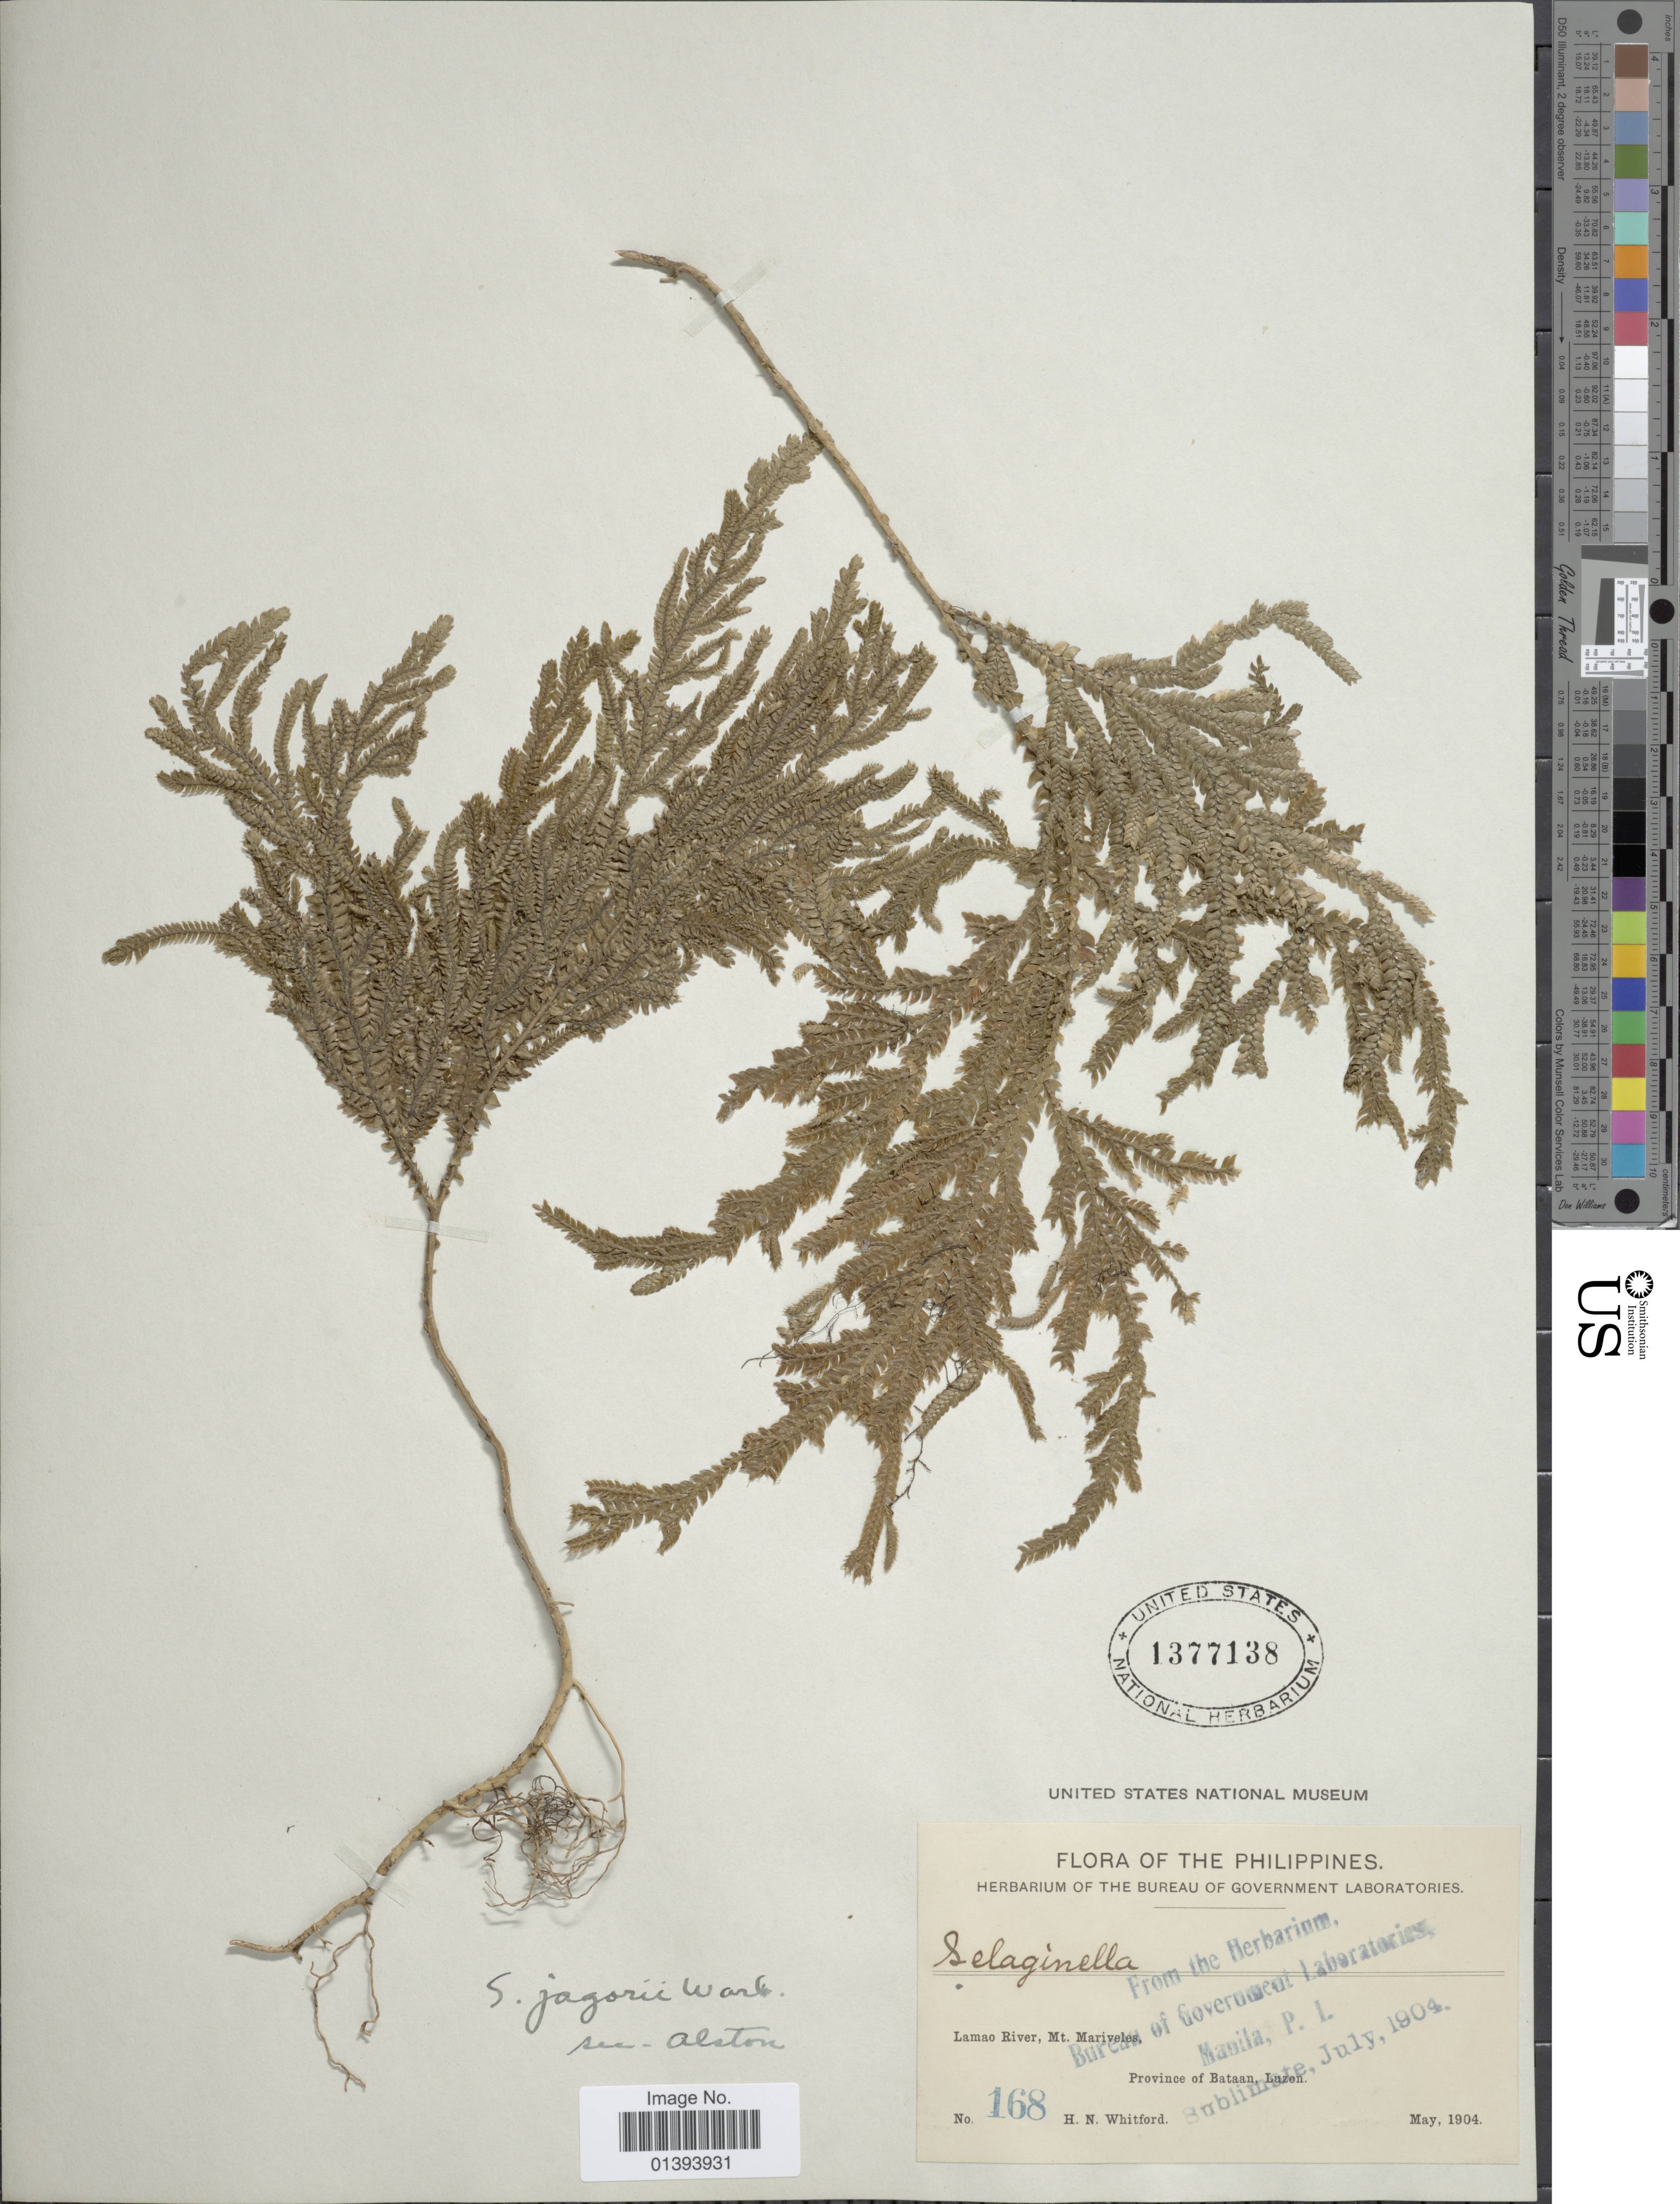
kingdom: Plantae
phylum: Tracheophyta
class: Lycopodiopsida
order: Selaginellales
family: Selaginellaceae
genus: Selaginella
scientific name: Selaginella jagorii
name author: Warb.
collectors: H. N. Whitford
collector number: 168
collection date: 1904-05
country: Philippines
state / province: Central Luzon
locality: Lamao River, Mt. Mariveles, Province of Bataan, Luzon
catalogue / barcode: US 1377138